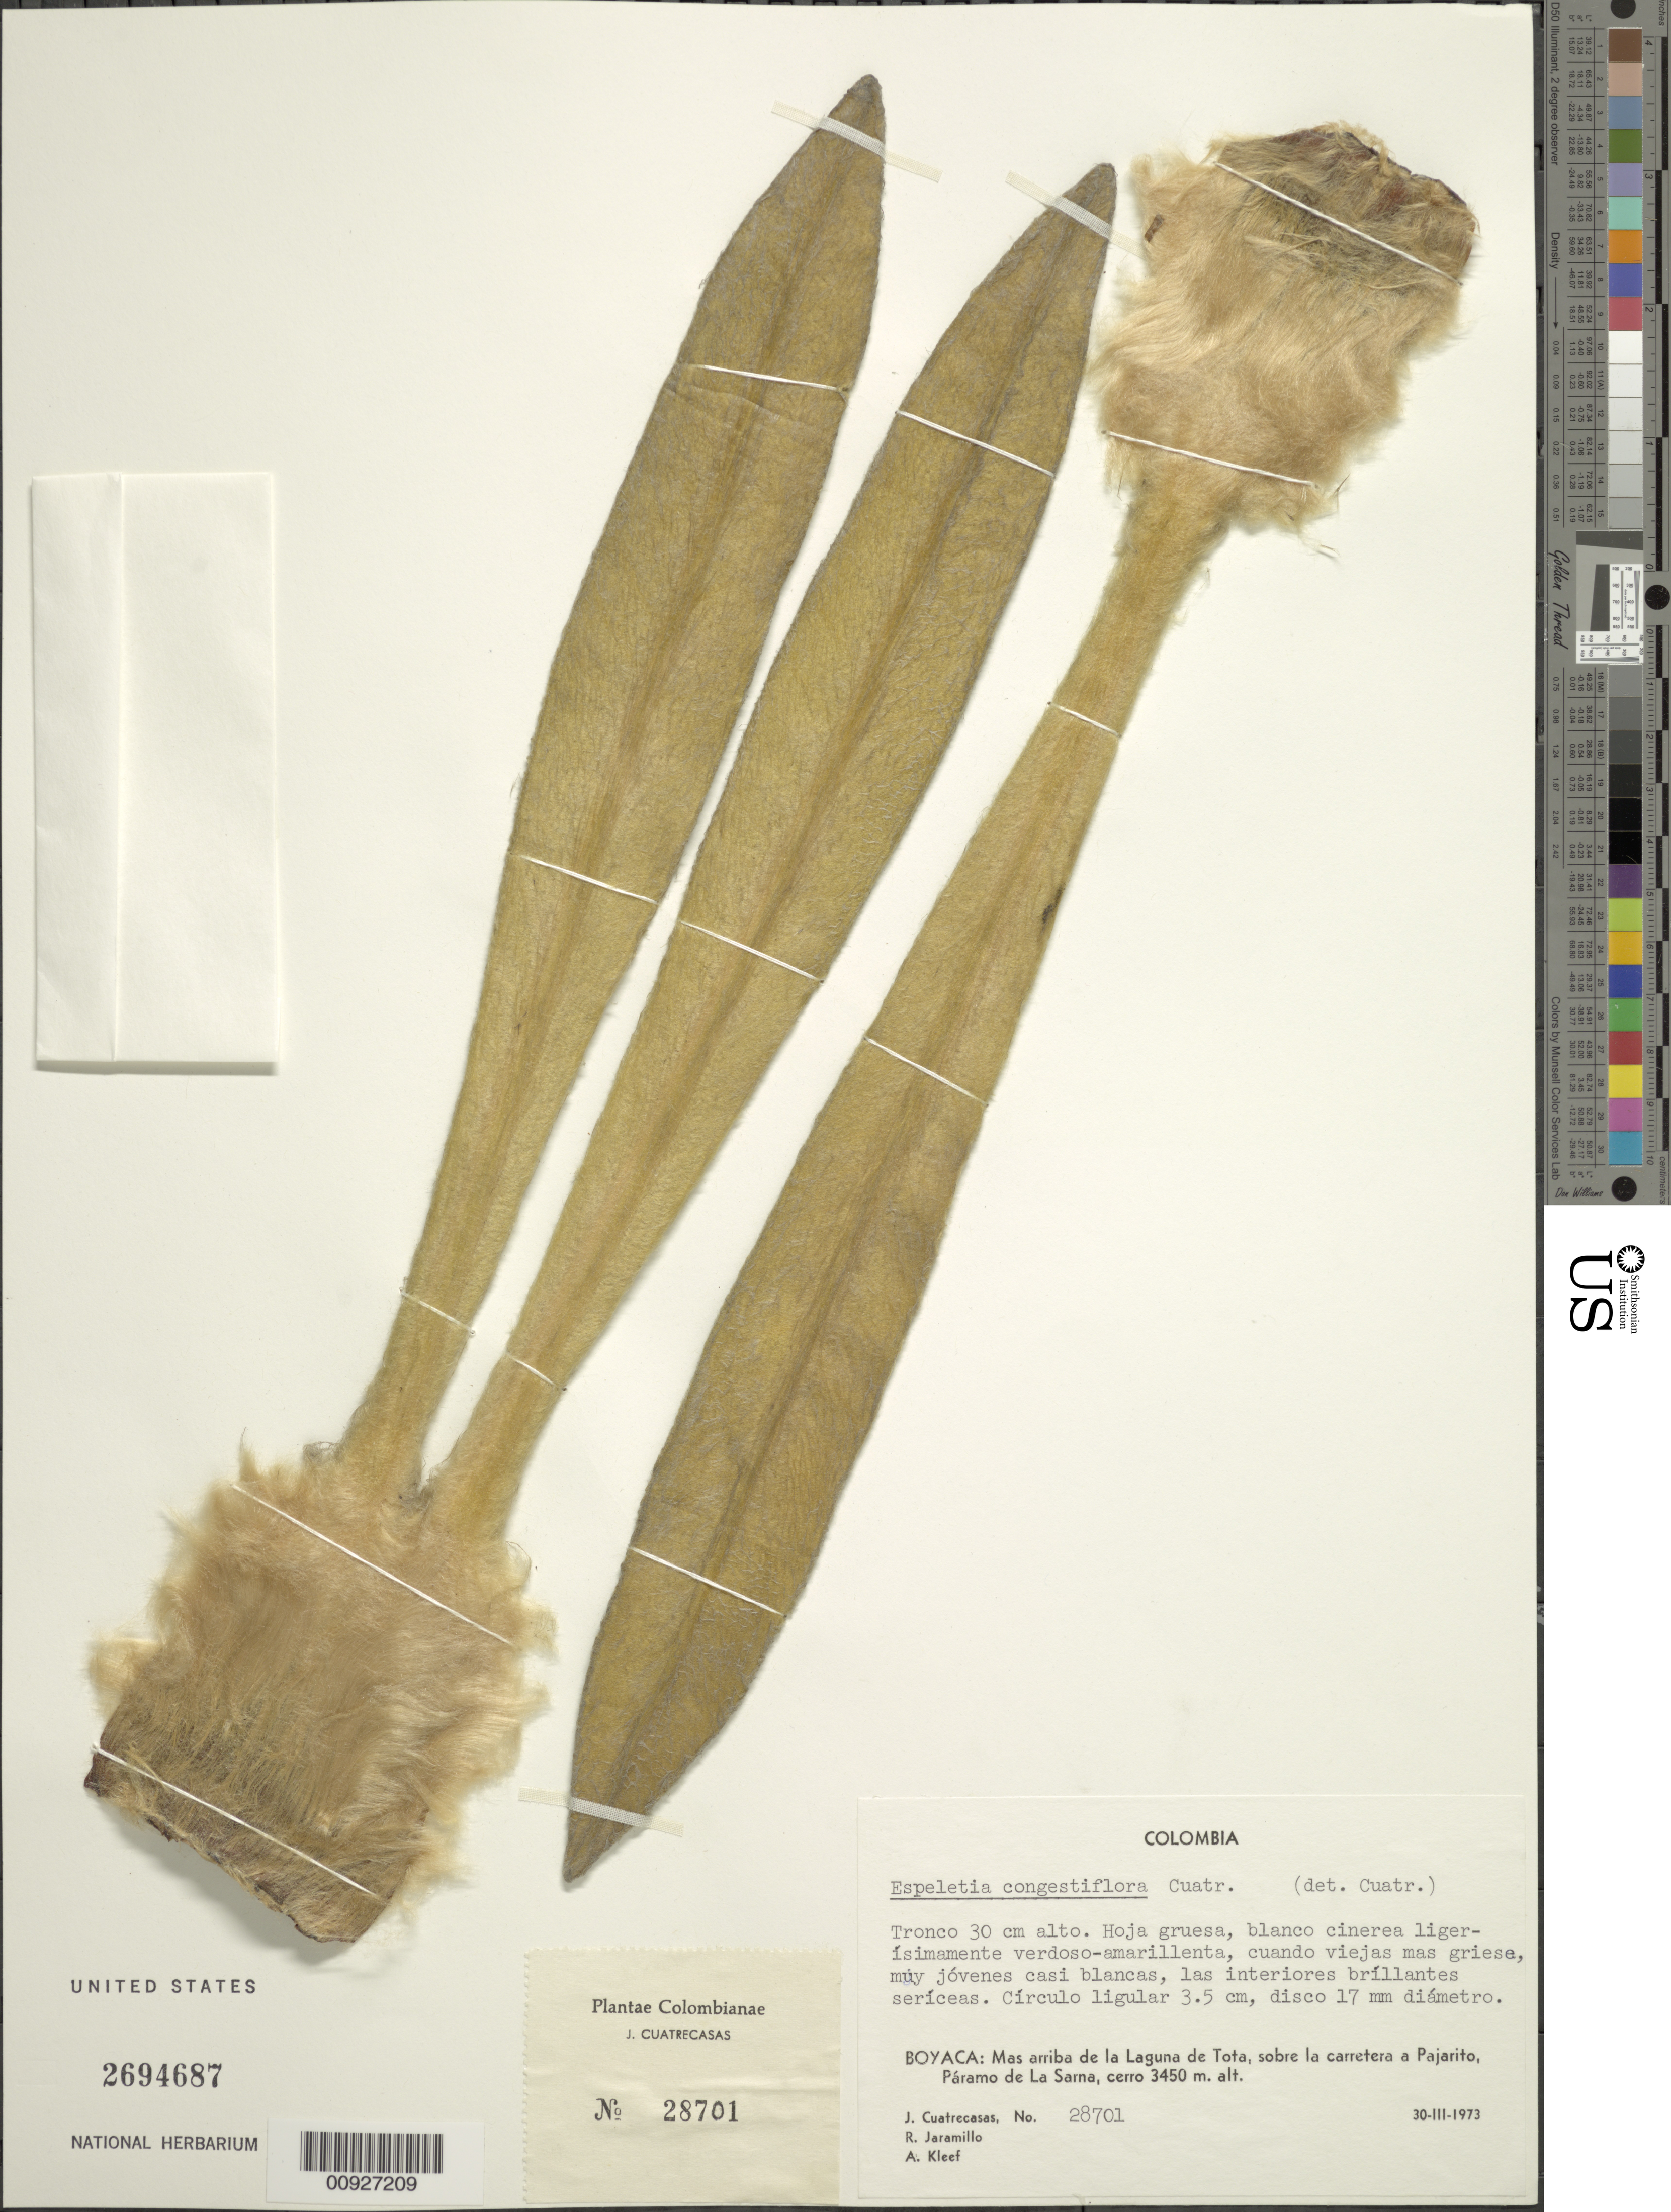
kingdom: Plantae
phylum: Tracheophyta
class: Magnoliopsida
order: Asterales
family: Asteraceae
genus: Espeletia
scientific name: Espeletia congestiflora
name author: Cuatrec.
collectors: J. Cuatrecasas & L. Rodriguez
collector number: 28701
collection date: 1973-03-30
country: Colombia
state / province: Boyacá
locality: P. de La Santa. Mas arriba de la Laguna de Tota, sobre la carretera a Pajarito.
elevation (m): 3450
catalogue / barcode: US 2694687